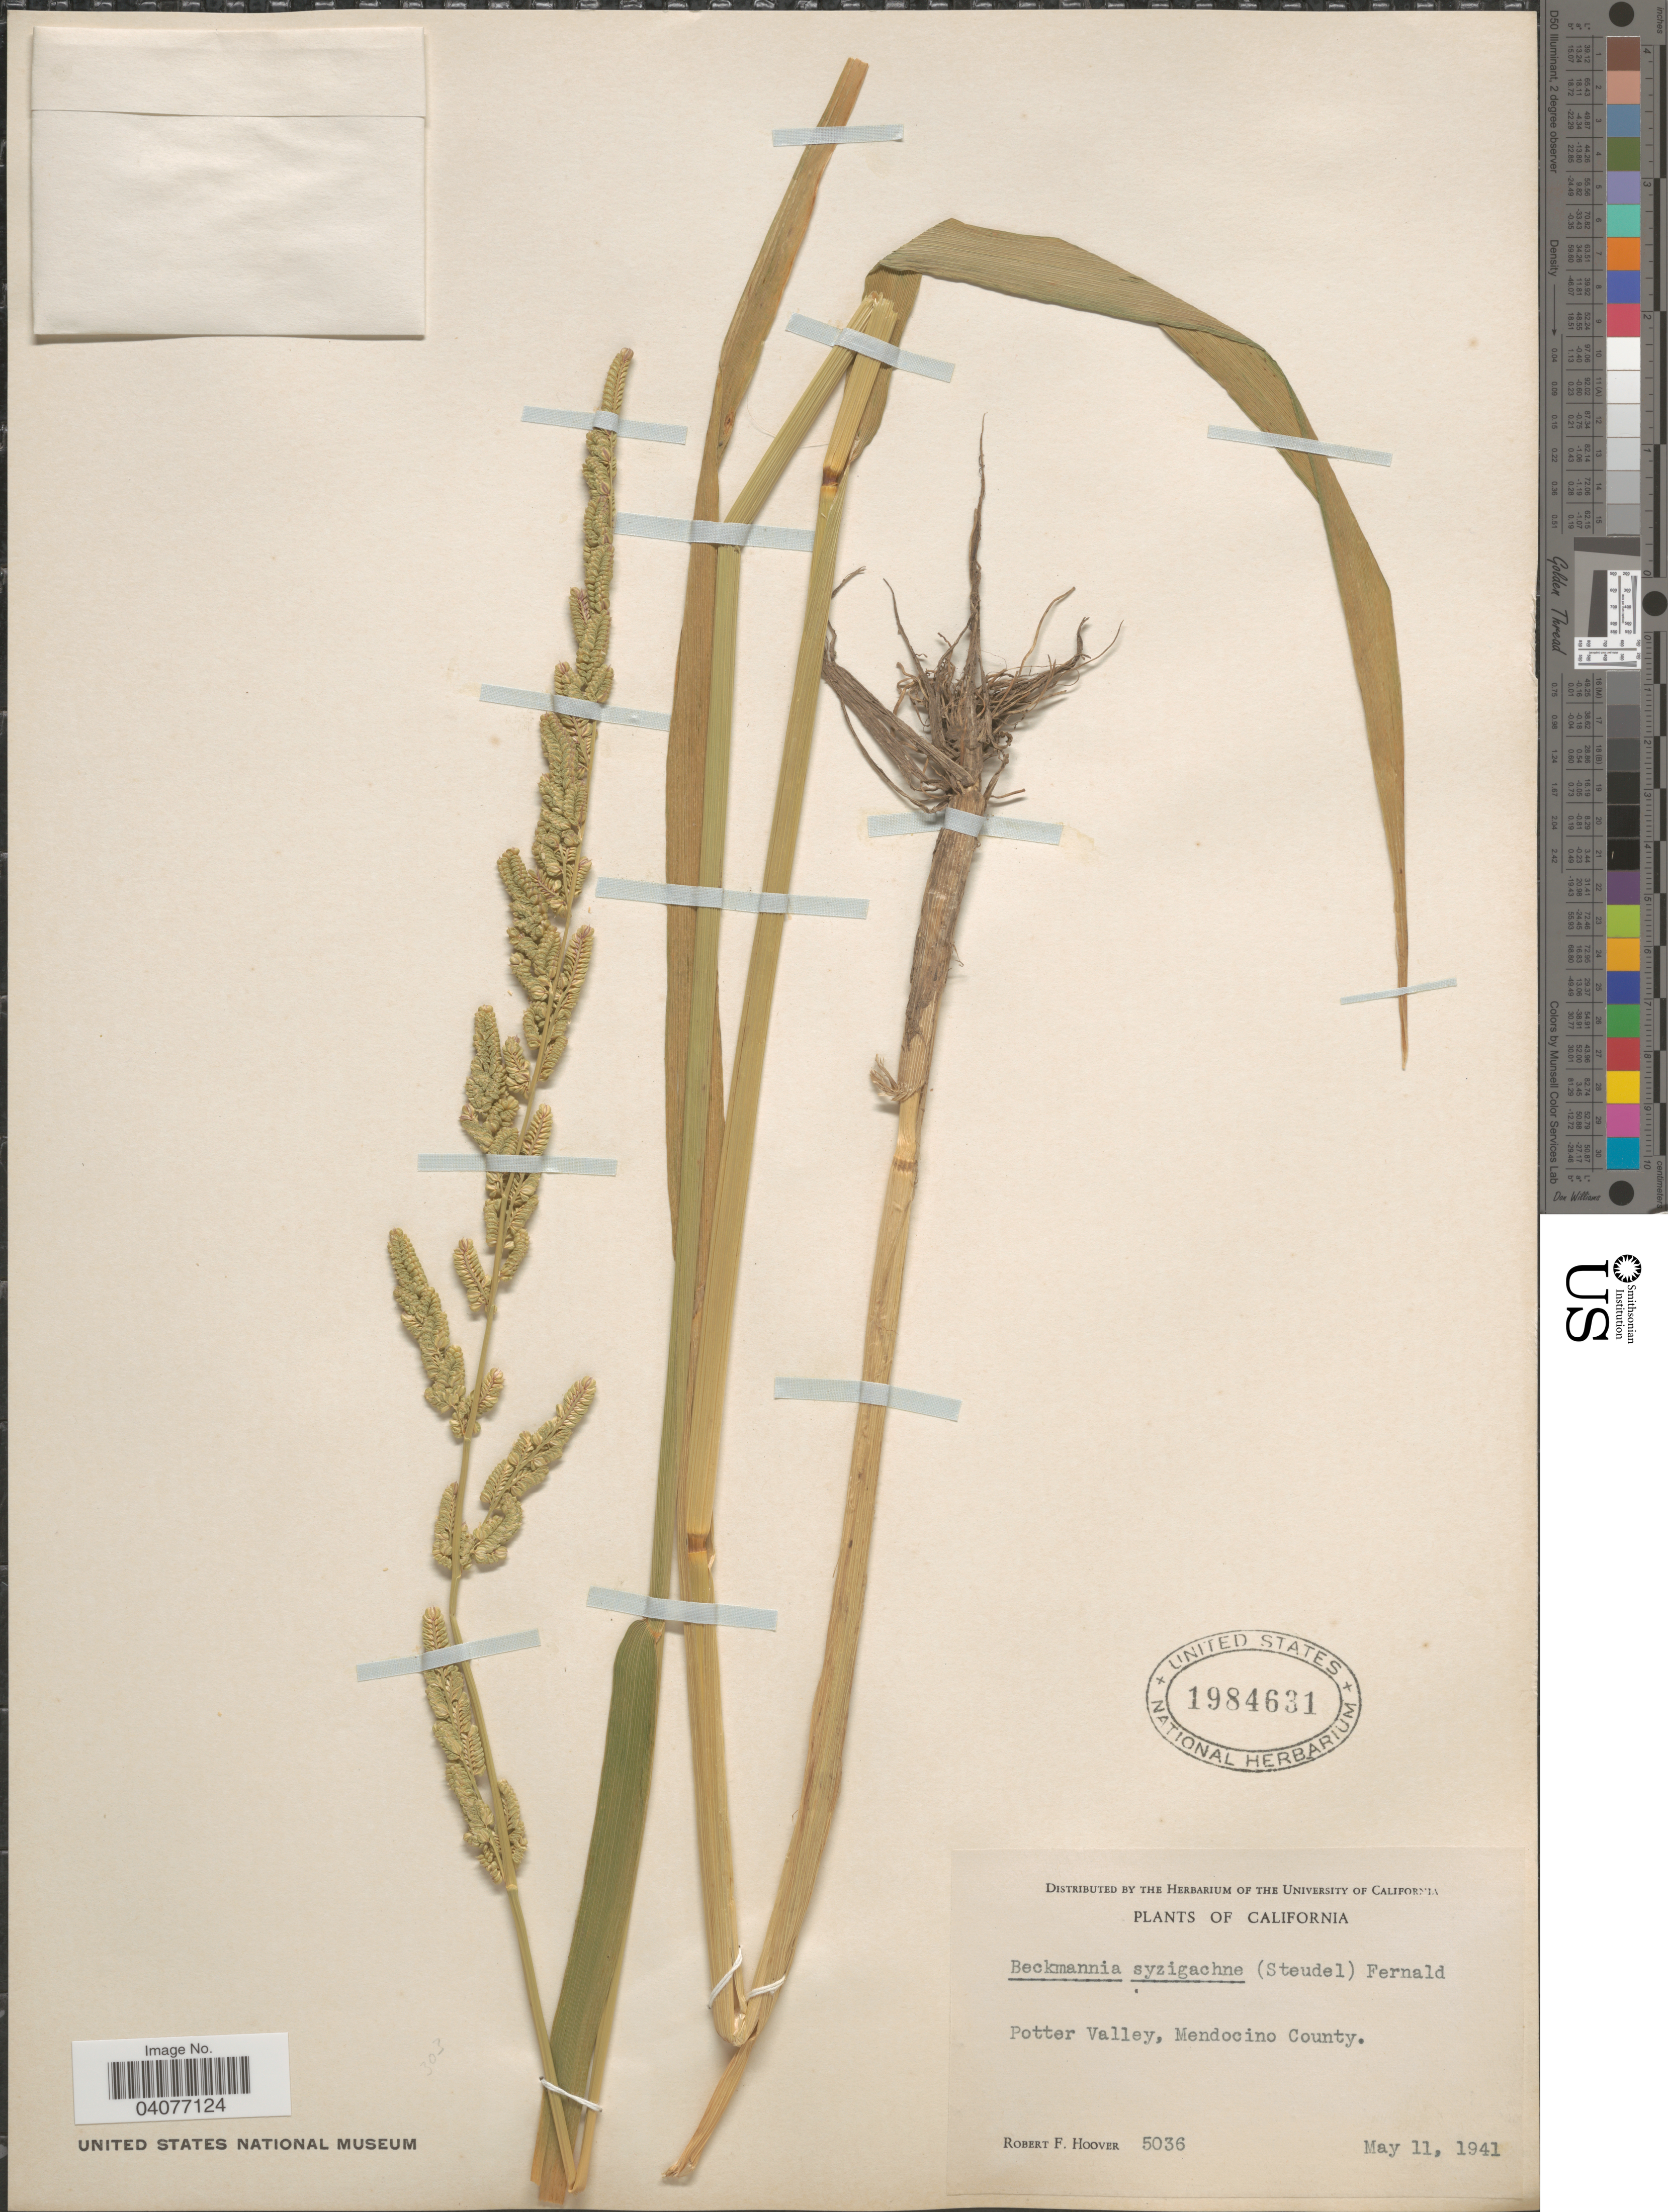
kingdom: Plantae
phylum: Tracheophyta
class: Liliopsida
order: Poales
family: Poaceae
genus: Beckmannia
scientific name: Beckmannia syzigachne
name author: (Steud.) Fernald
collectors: R. F. Hoover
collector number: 5036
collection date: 1941-05-11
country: United States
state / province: California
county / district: Mendocino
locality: Potter Valley, Mendocino County.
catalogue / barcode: US 1984631